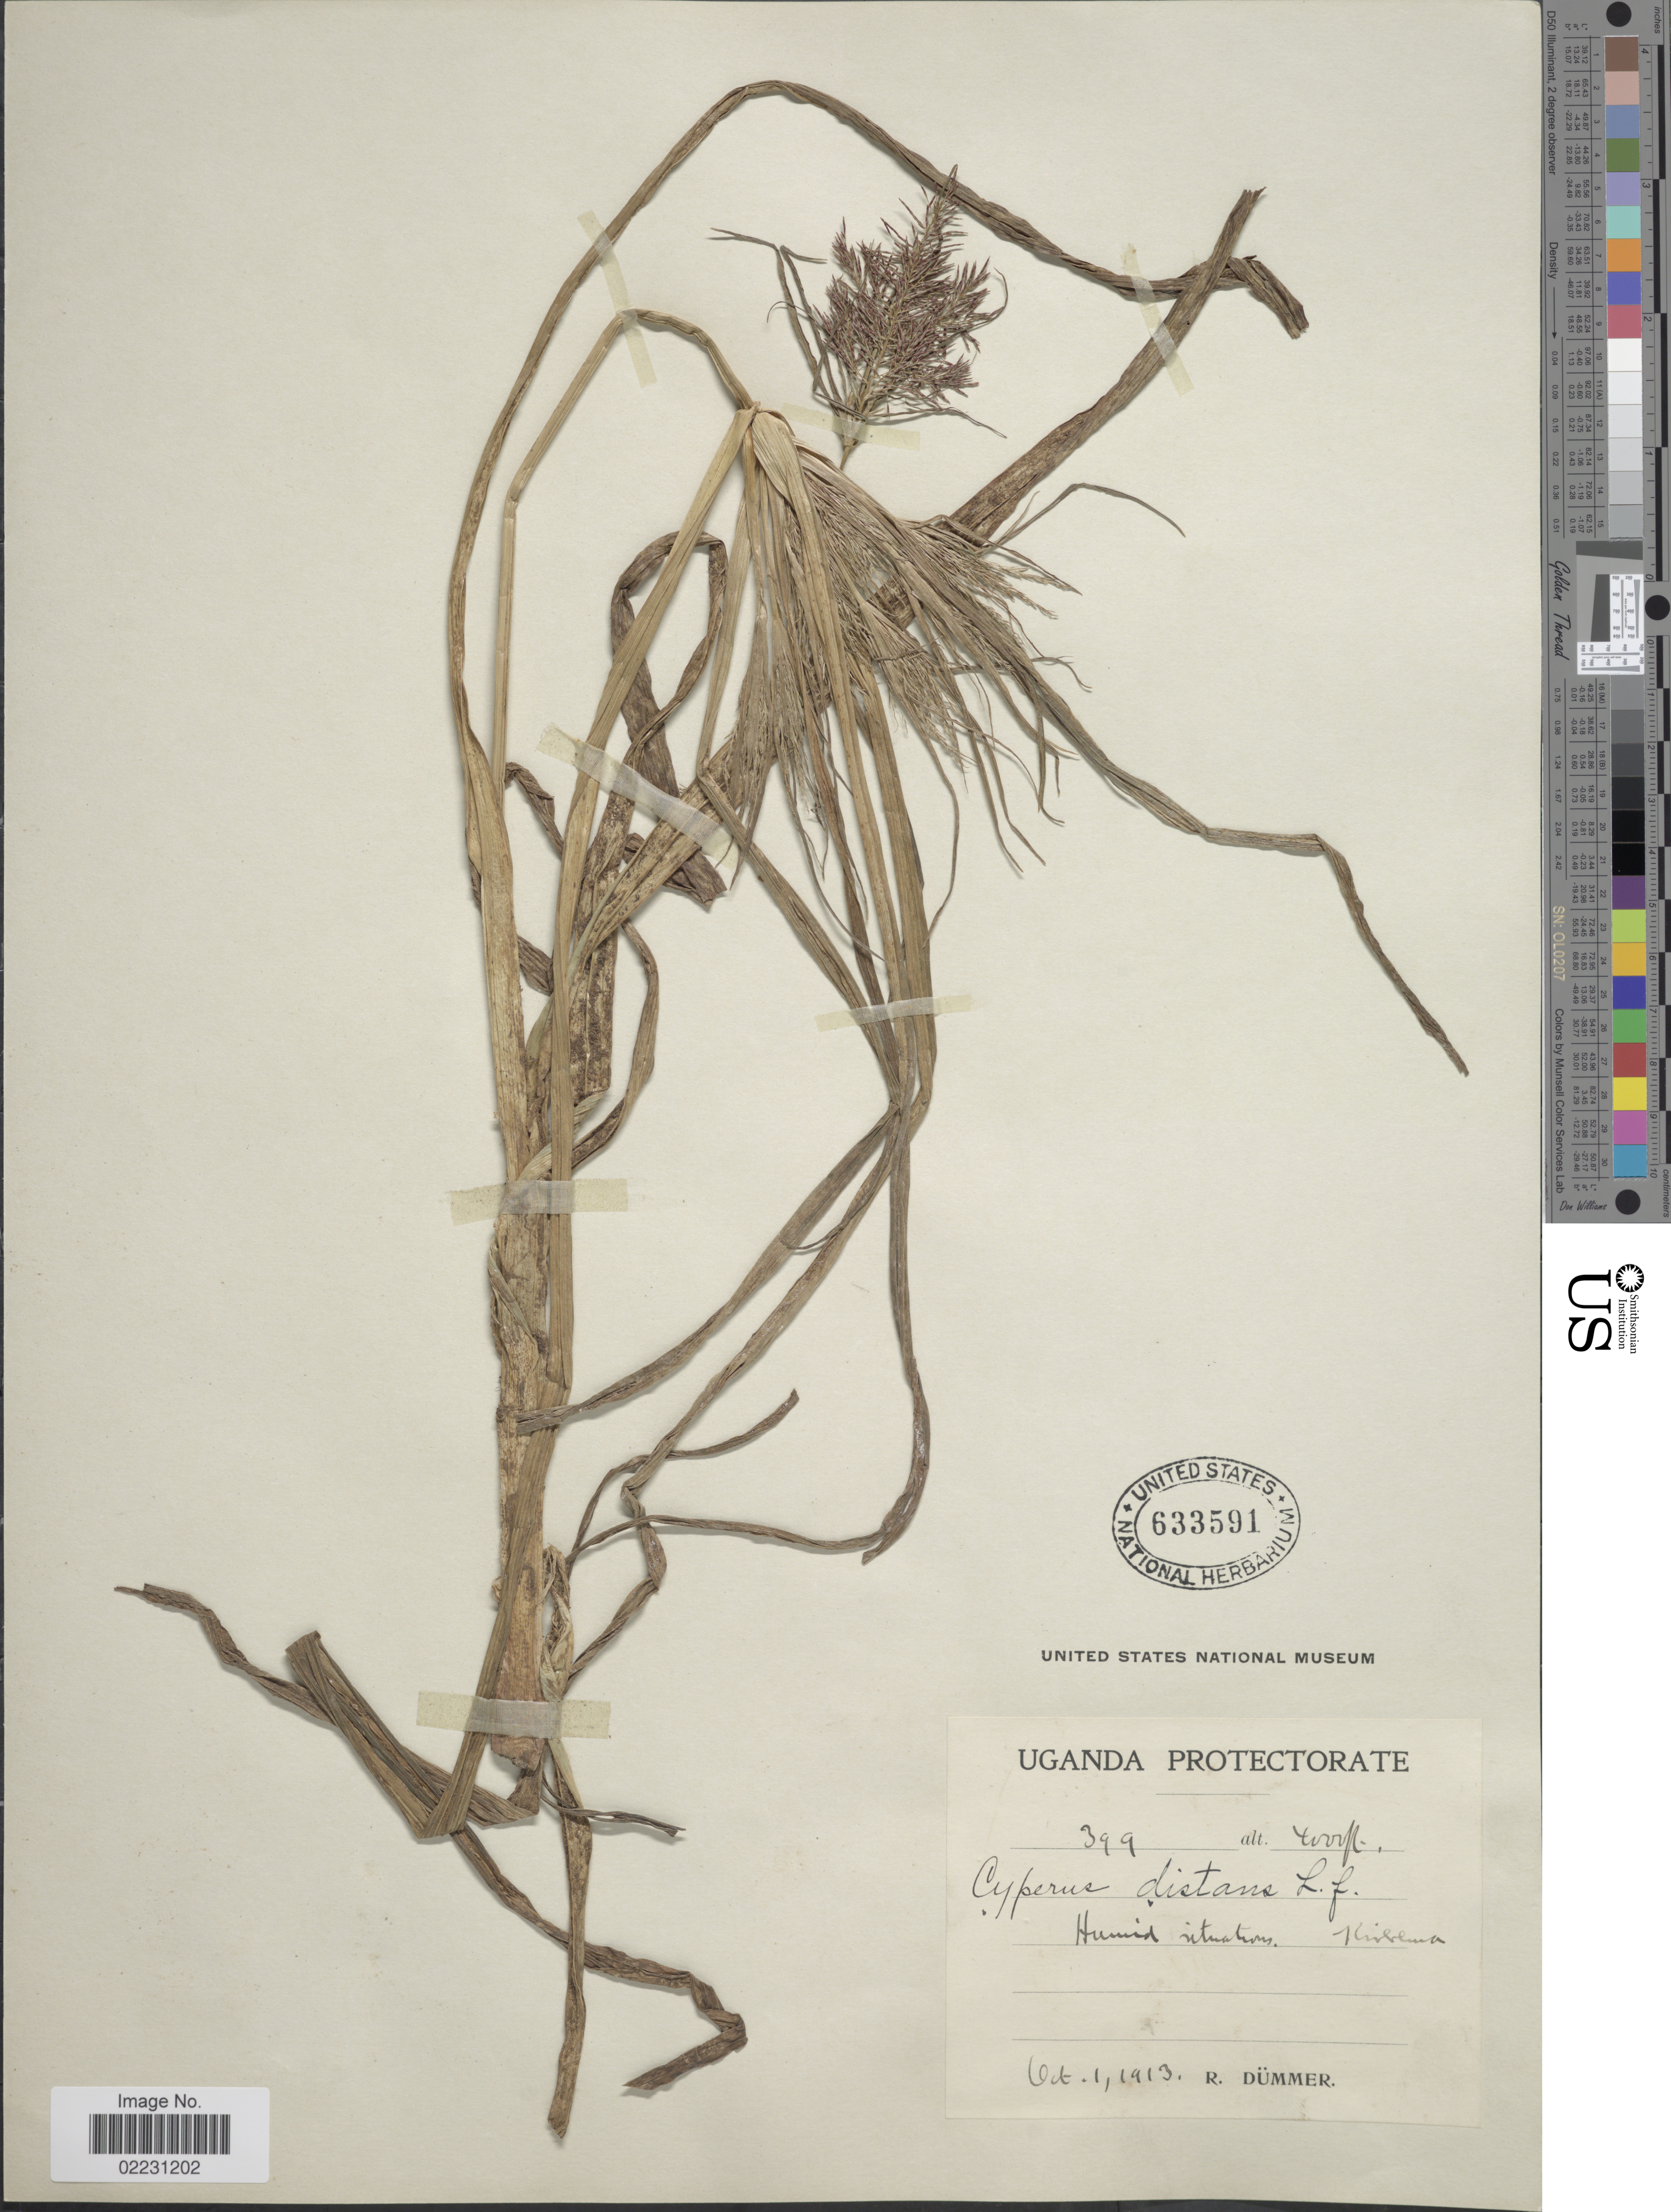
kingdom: Plantae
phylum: Tracheophyta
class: Liliopsida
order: Poales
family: Cyperaceae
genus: Cyperus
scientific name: Cyperus distans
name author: L. f.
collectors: R. A. Dümmer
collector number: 399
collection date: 1913-10-01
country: Uganda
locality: Uganda Protectorate. Humid situation. Kirerema.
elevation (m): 1219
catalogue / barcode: US 633591